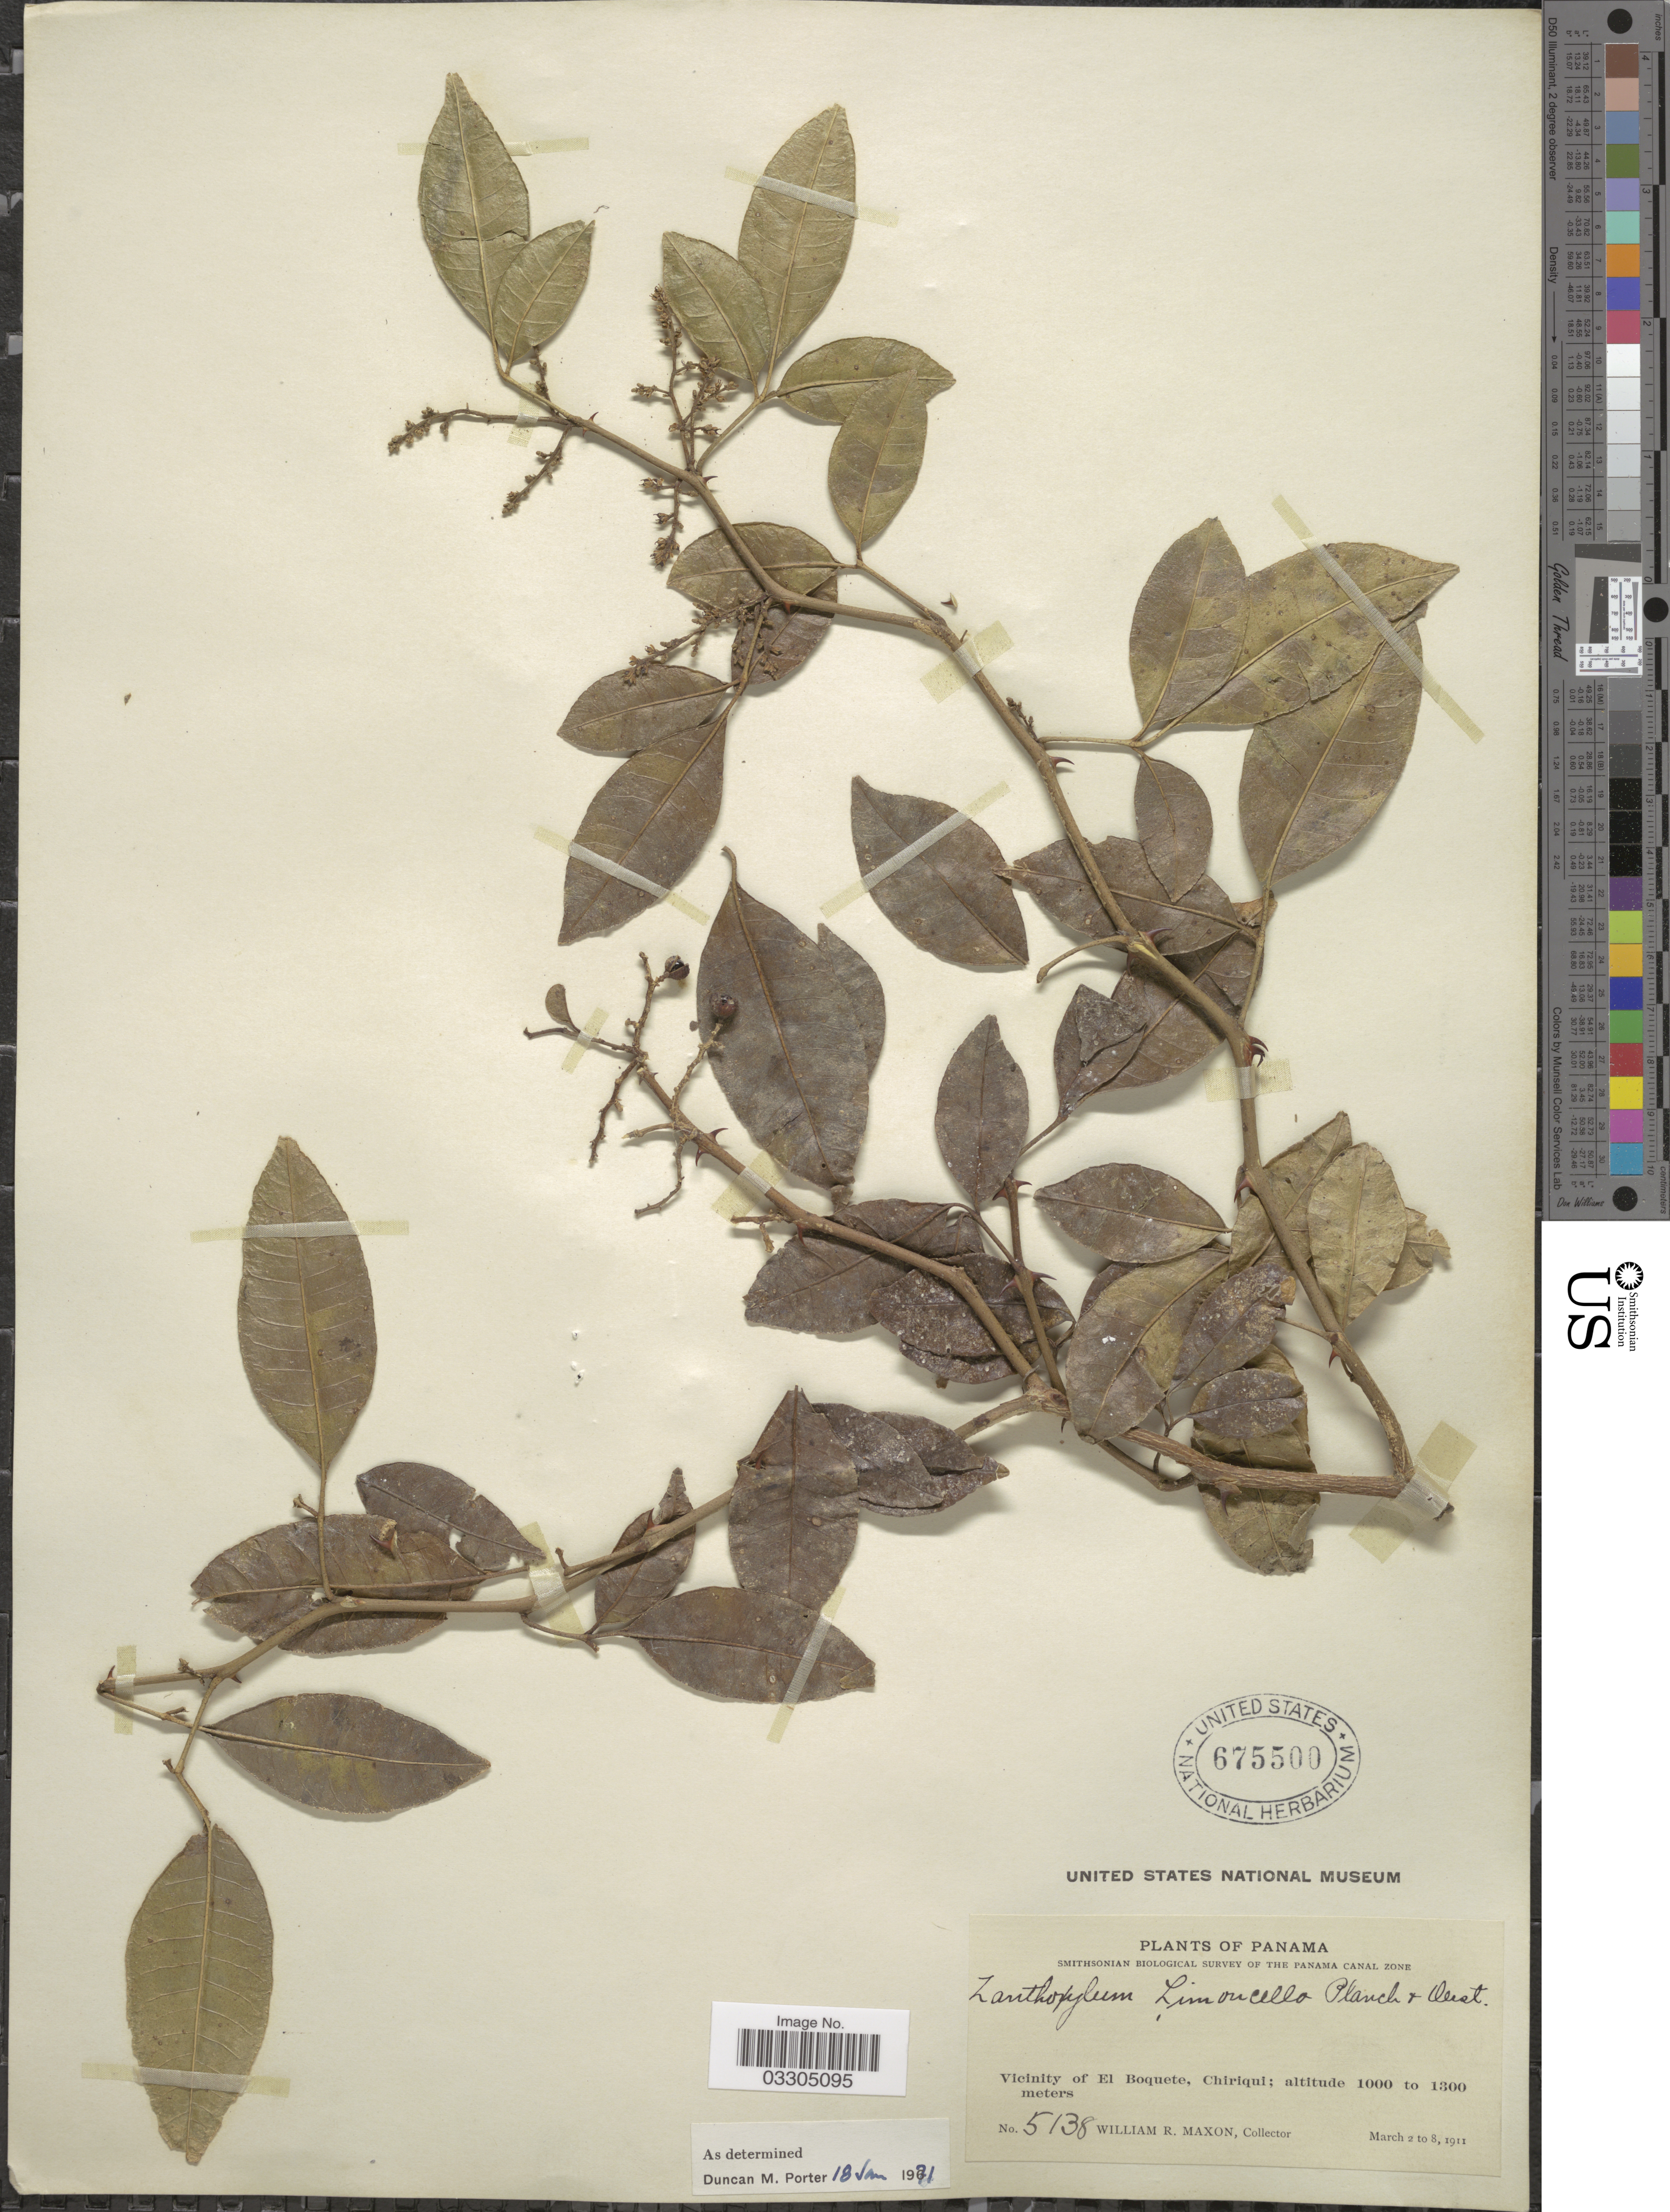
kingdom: Plantae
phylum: Tracheophyta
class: Magnoliopsida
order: Sapindales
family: Rutaceae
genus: Zanthoxylum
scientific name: Zanthoxylum limoncello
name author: Planch. & Oerst.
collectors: W. R. Maxon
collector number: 5138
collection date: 1911-03-02/1911-03-08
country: Panama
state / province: Chiriqui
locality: Vicinity of El Boquete. The Panama Canal Zone.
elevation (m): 1000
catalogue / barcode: US 675500